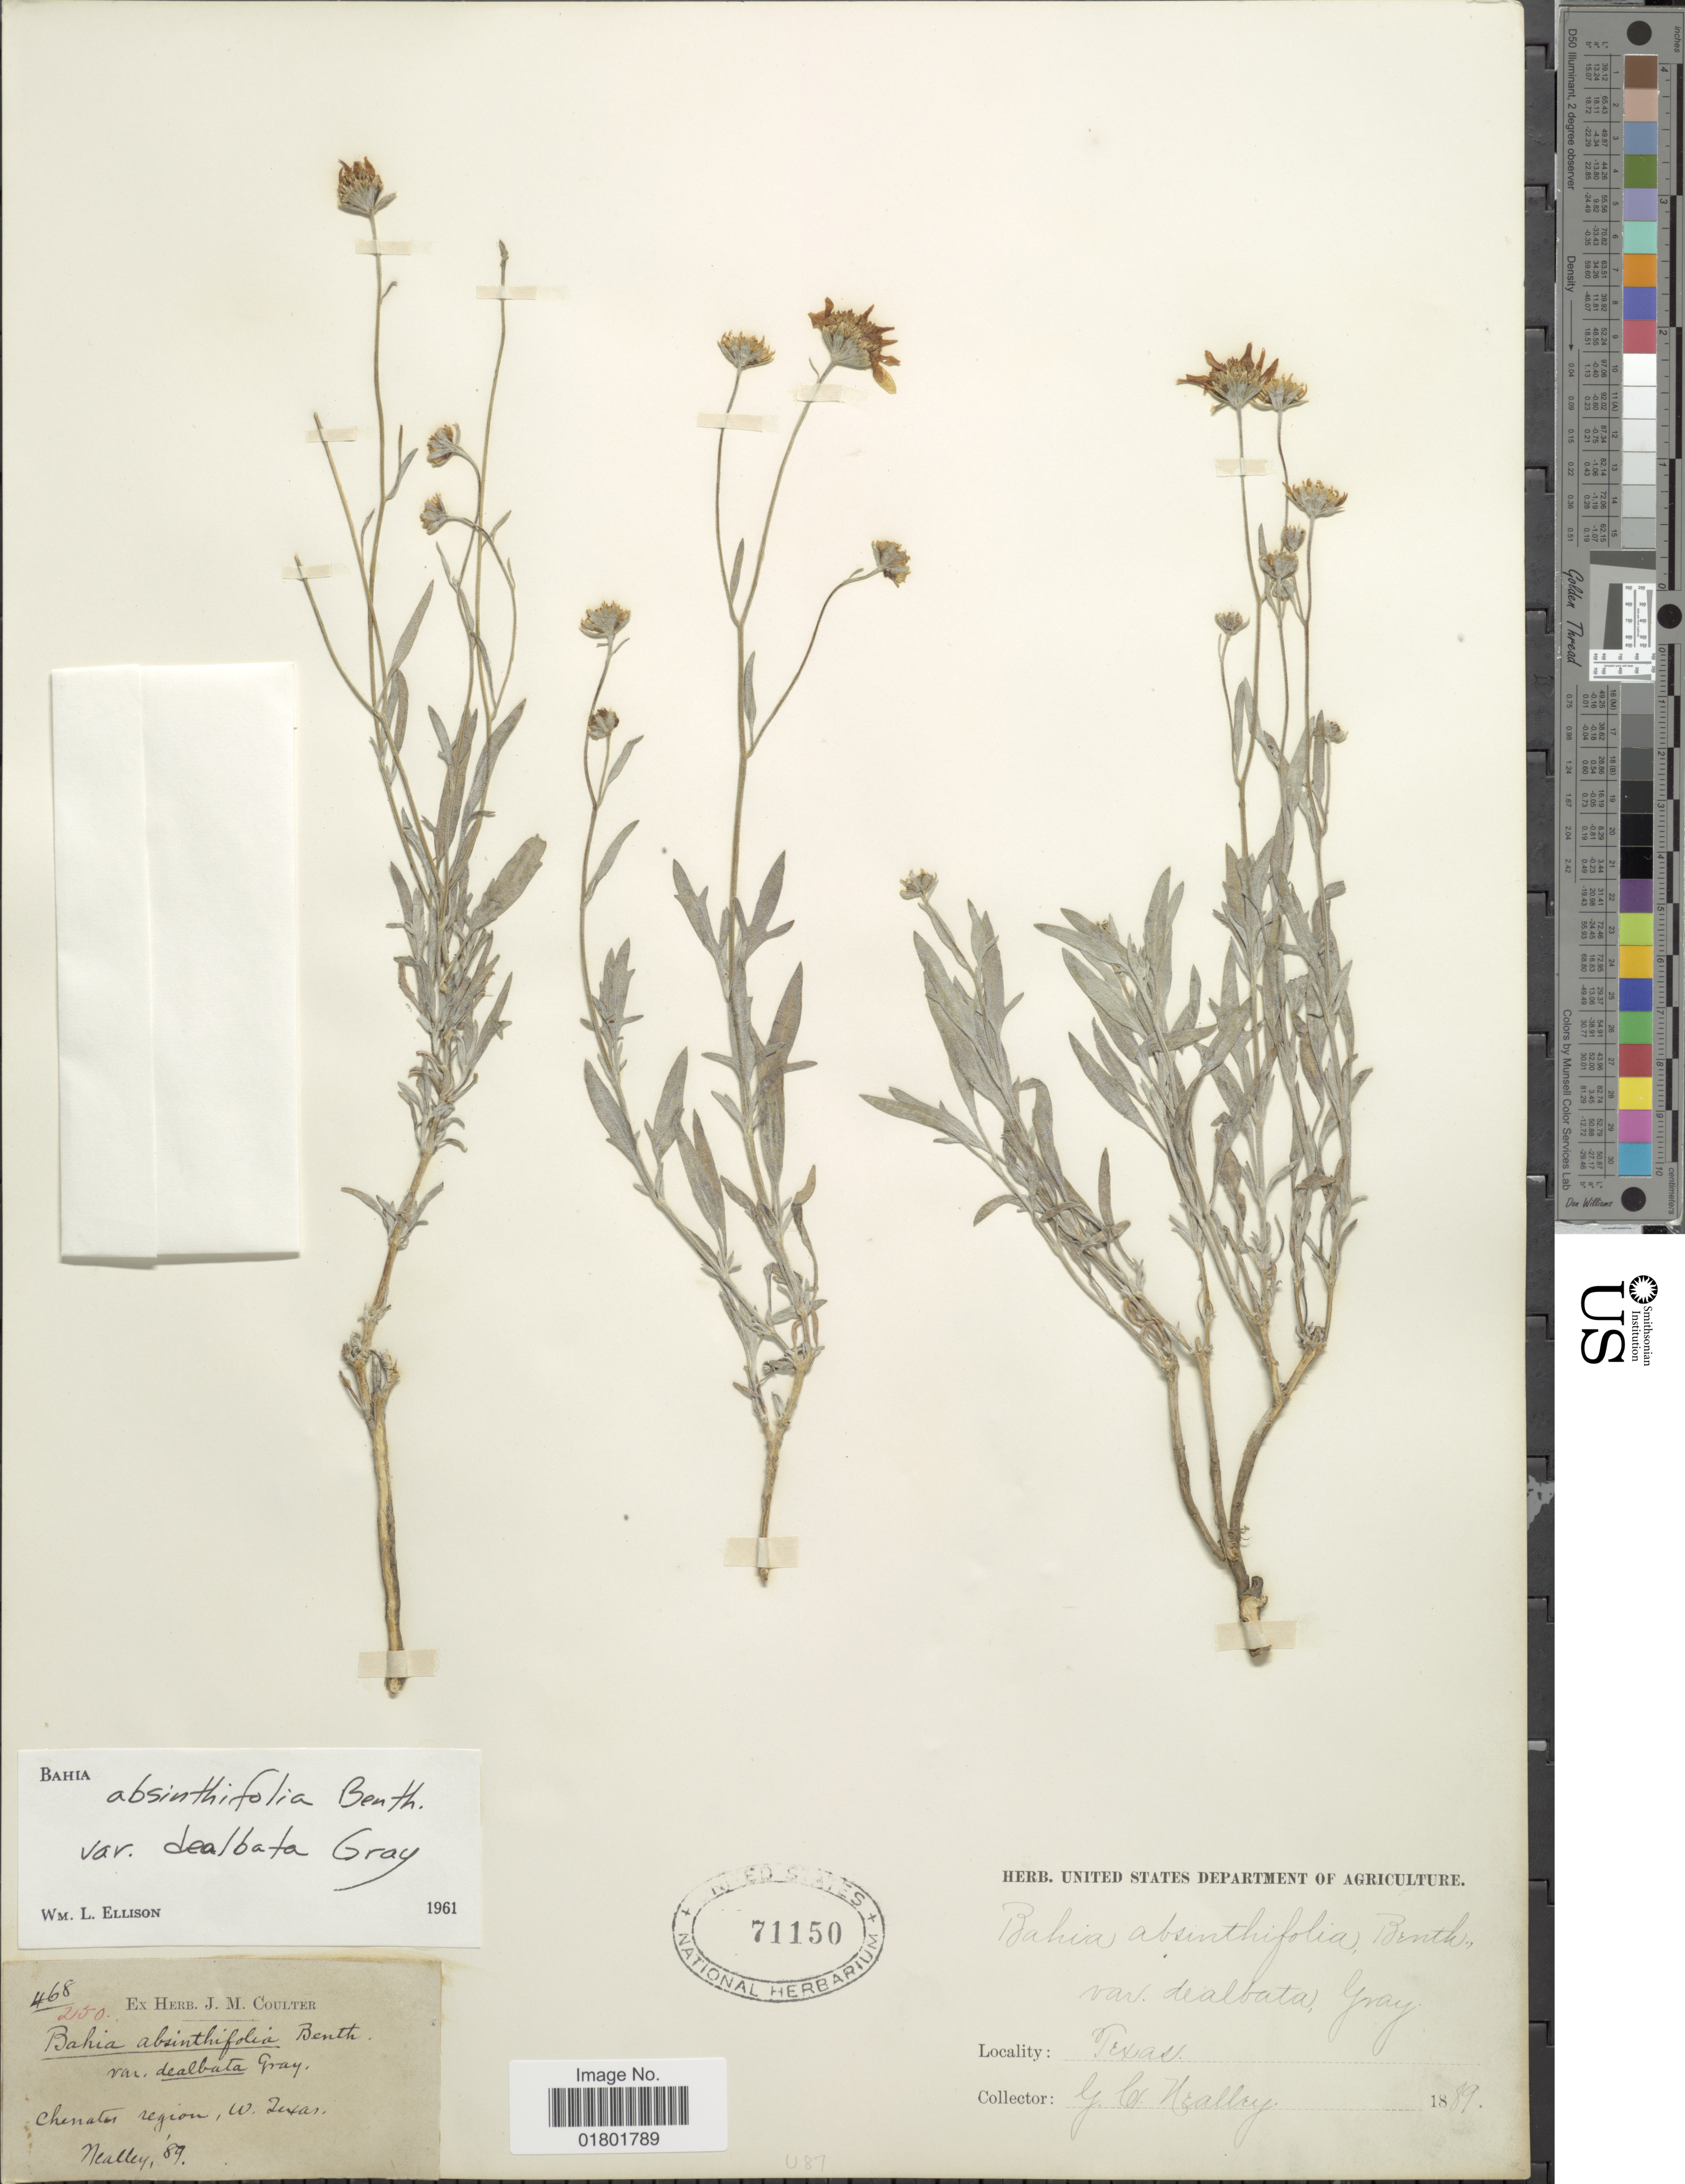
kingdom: Plantae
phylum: Tracheophyta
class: Magnoliopsida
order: Asterales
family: Asteraceae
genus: Bahia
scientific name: Bahia absinthifolia var. dealbata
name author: A. Gray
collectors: G. C. Nealley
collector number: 468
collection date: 1889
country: United States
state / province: Texas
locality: Chenates region, W. Texas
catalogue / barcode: US 71150